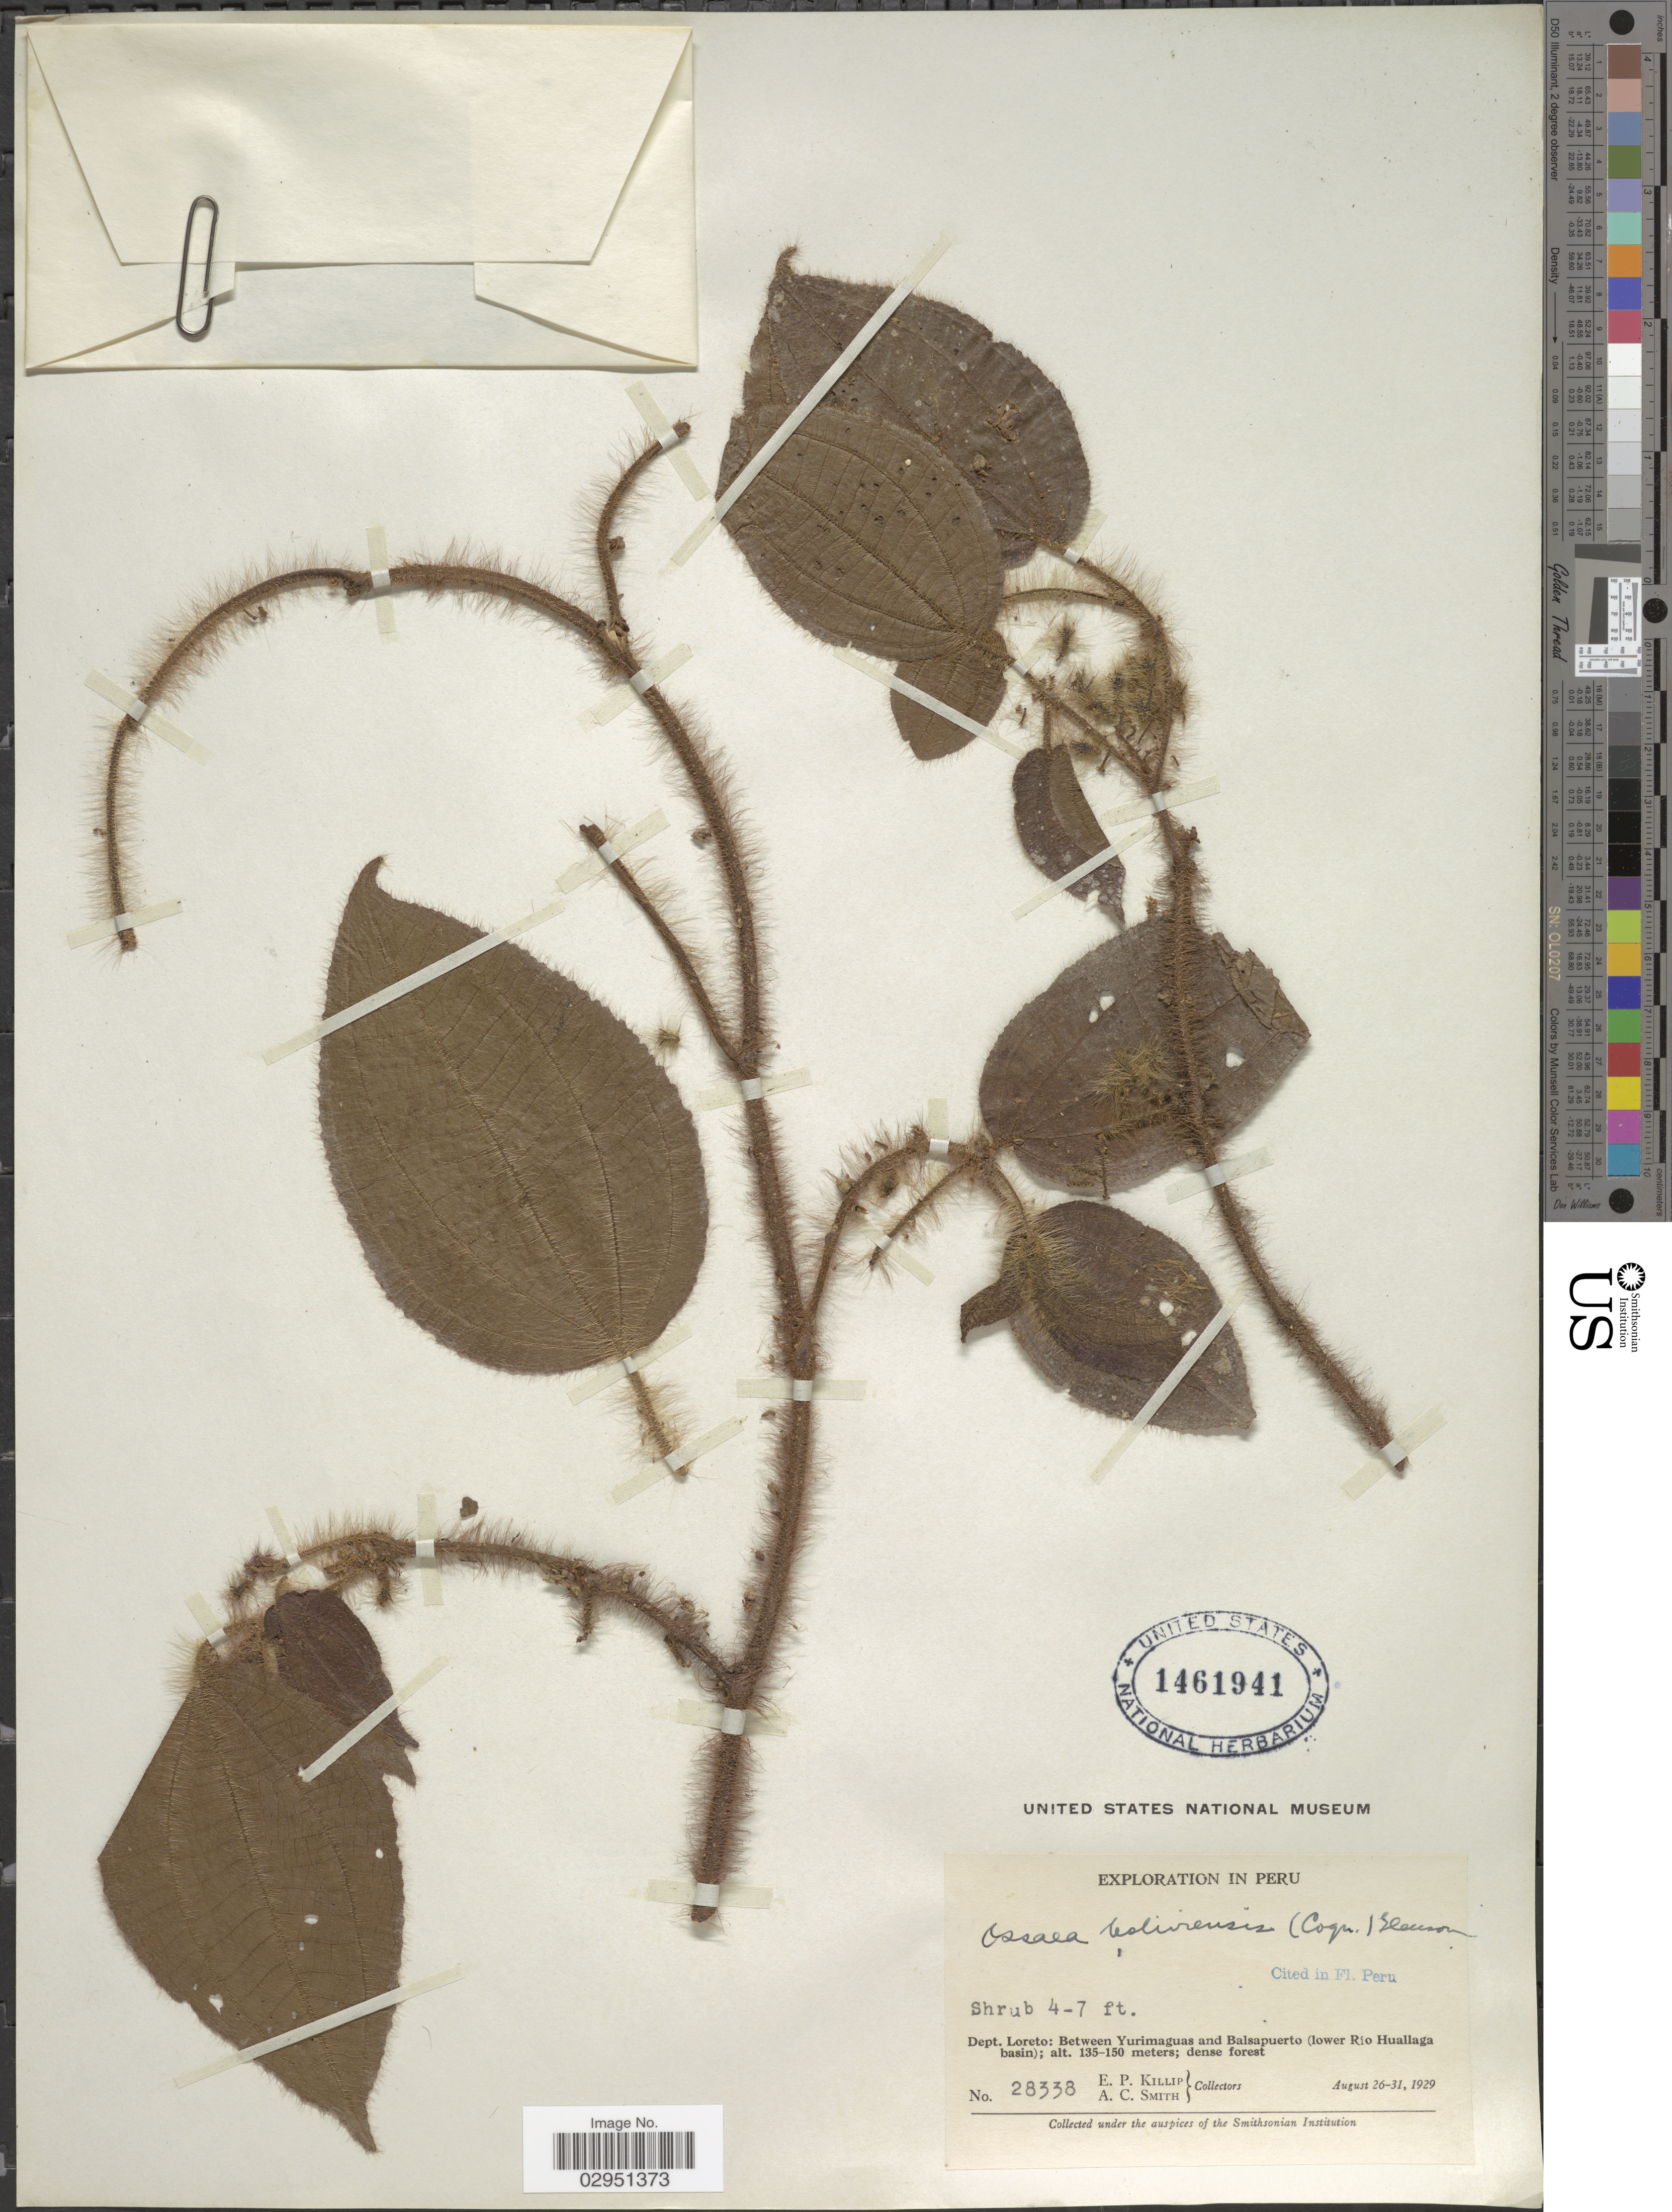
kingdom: Plantae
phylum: Tracheophyta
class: Magnoliopsida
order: Myrtales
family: Melastomataceae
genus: Ossaea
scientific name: Ossaea boliviensis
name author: (Cogn.) Gleason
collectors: E. P. Killip & A. C. Smith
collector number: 28338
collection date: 1929-08-26/1929-08-31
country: Peru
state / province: Loreto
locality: Dept. Loreto: Between Yurimaguas and Balsapuerto (lower Rio Huallaga basin).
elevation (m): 135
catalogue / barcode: US 1461941